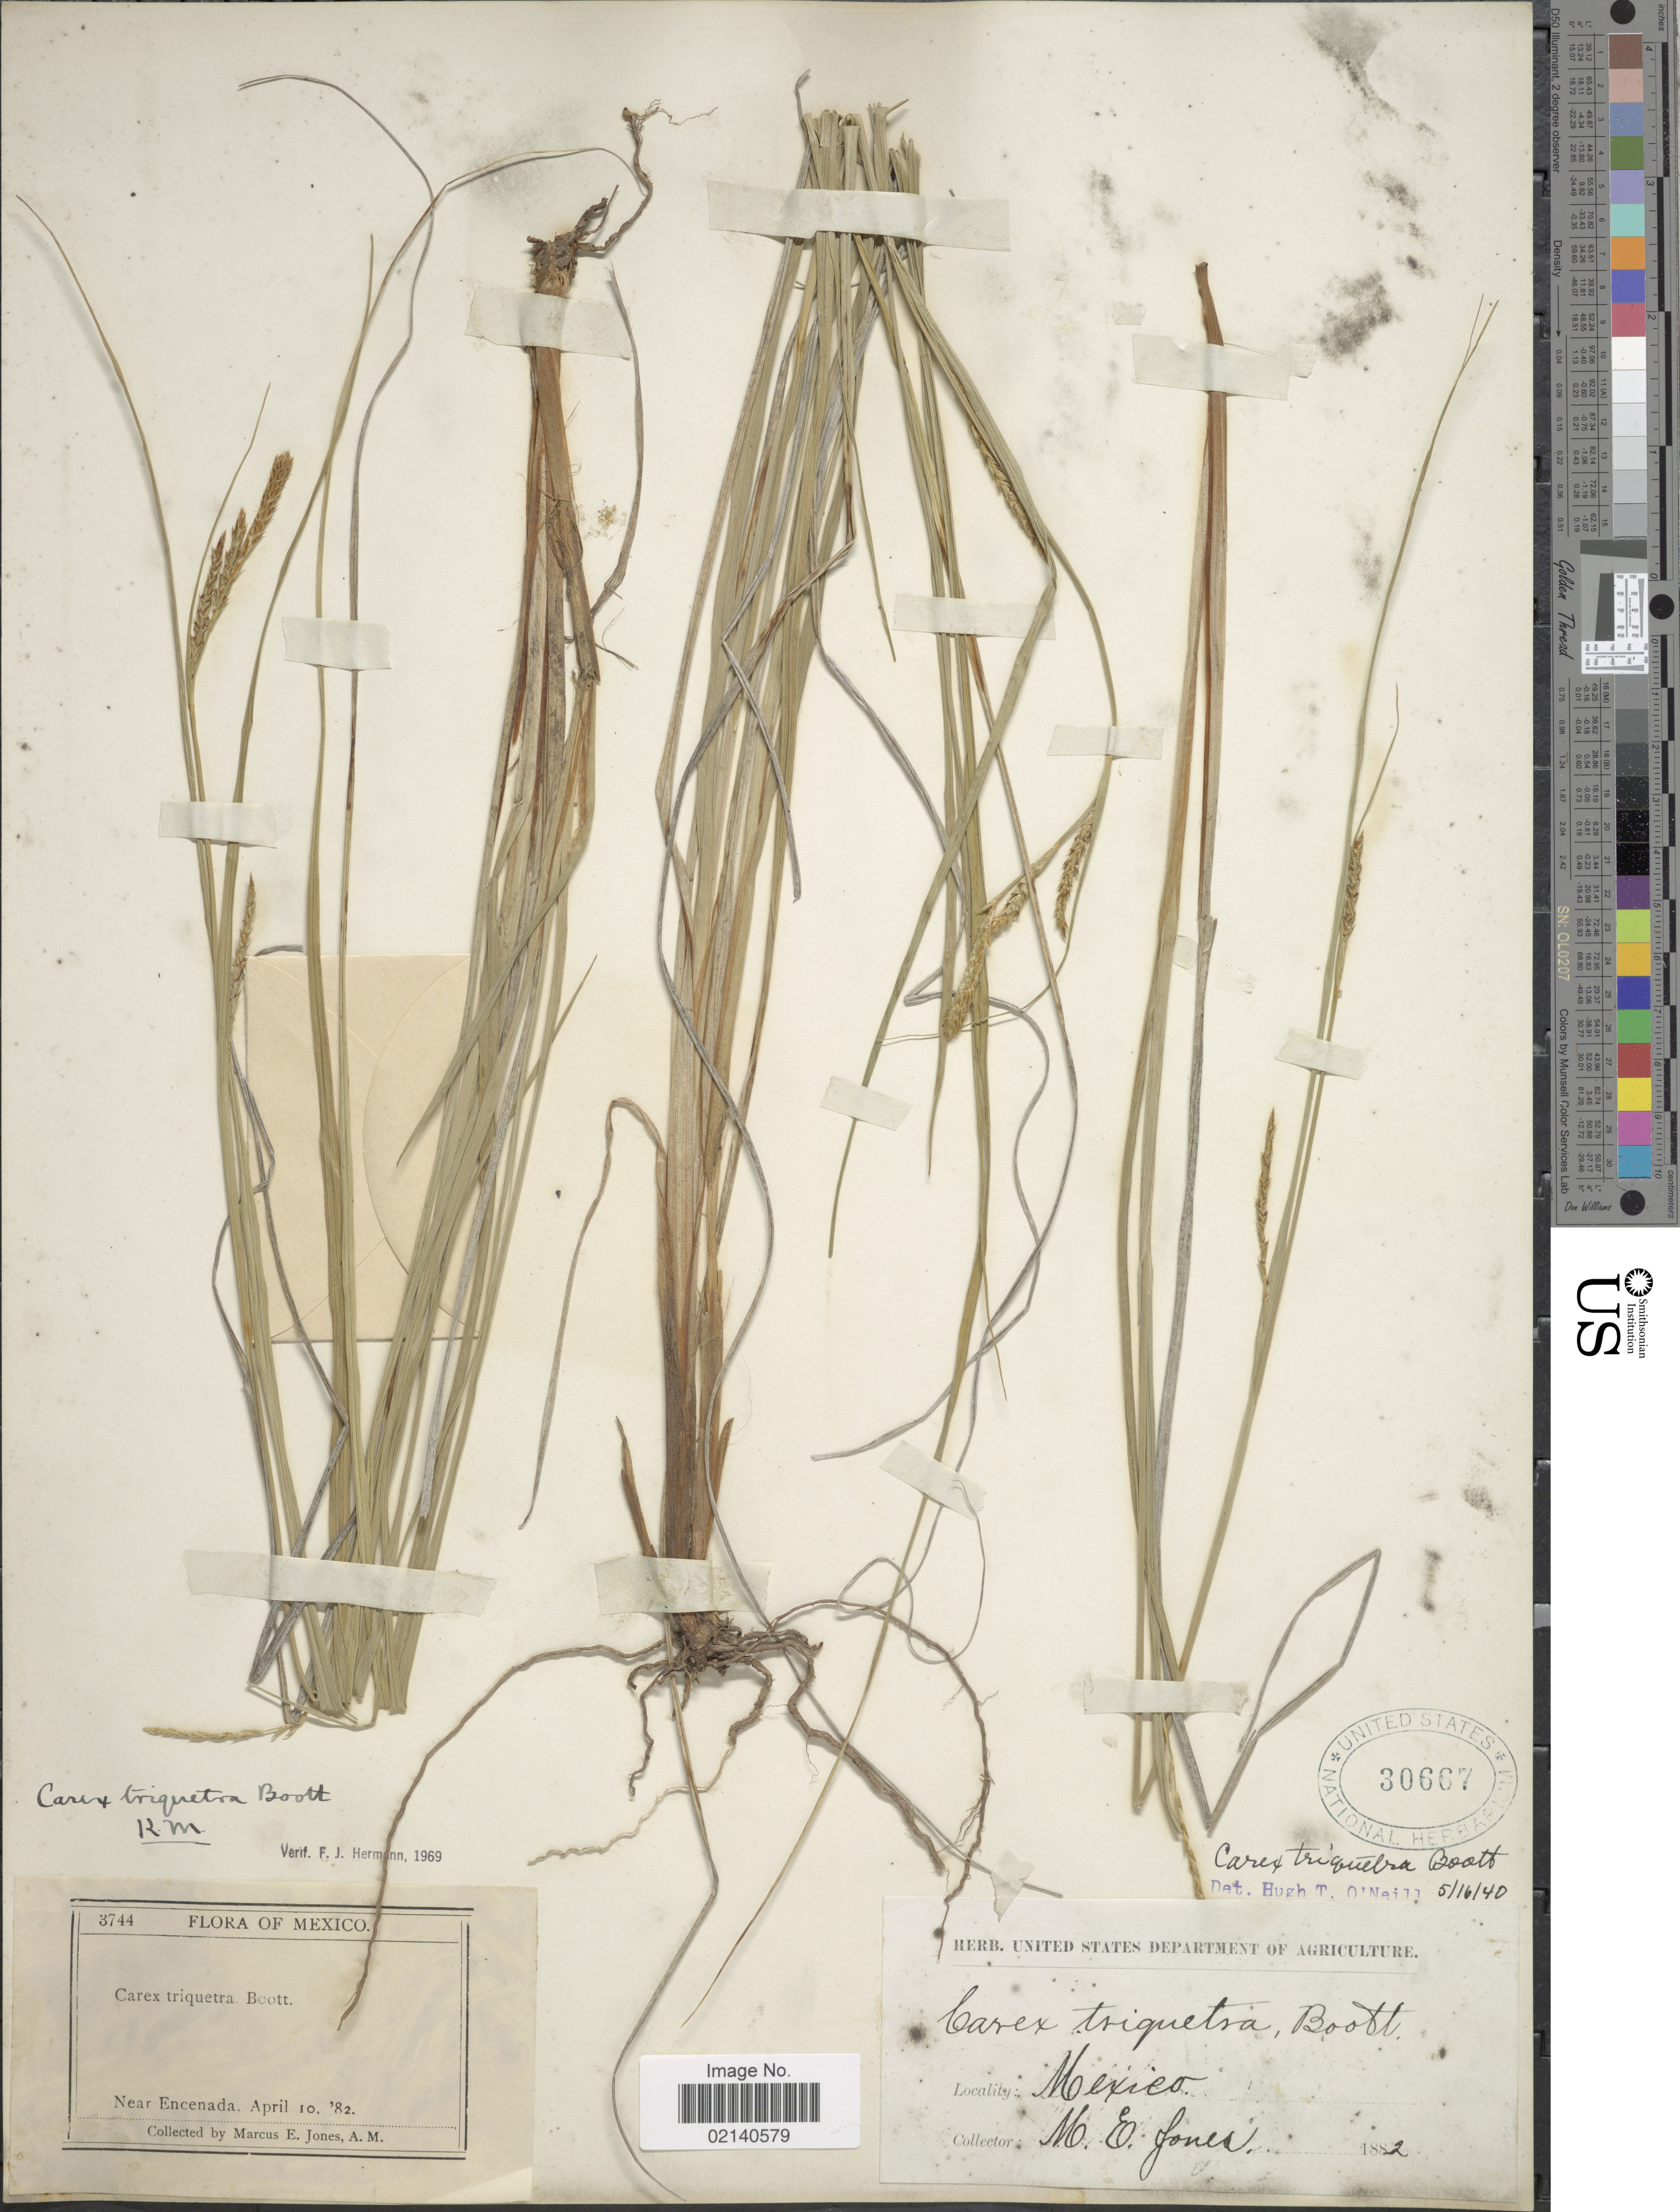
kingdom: Plantae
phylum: Tracheophyta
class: Liliopsida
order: Poales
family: Cyperaceae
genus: Carex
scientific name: Carex triquetra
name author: Boott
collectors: M. E. Jones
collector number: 3744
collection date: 1882-04-10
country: Mexico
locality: Near Encenada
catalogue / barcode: US 30667